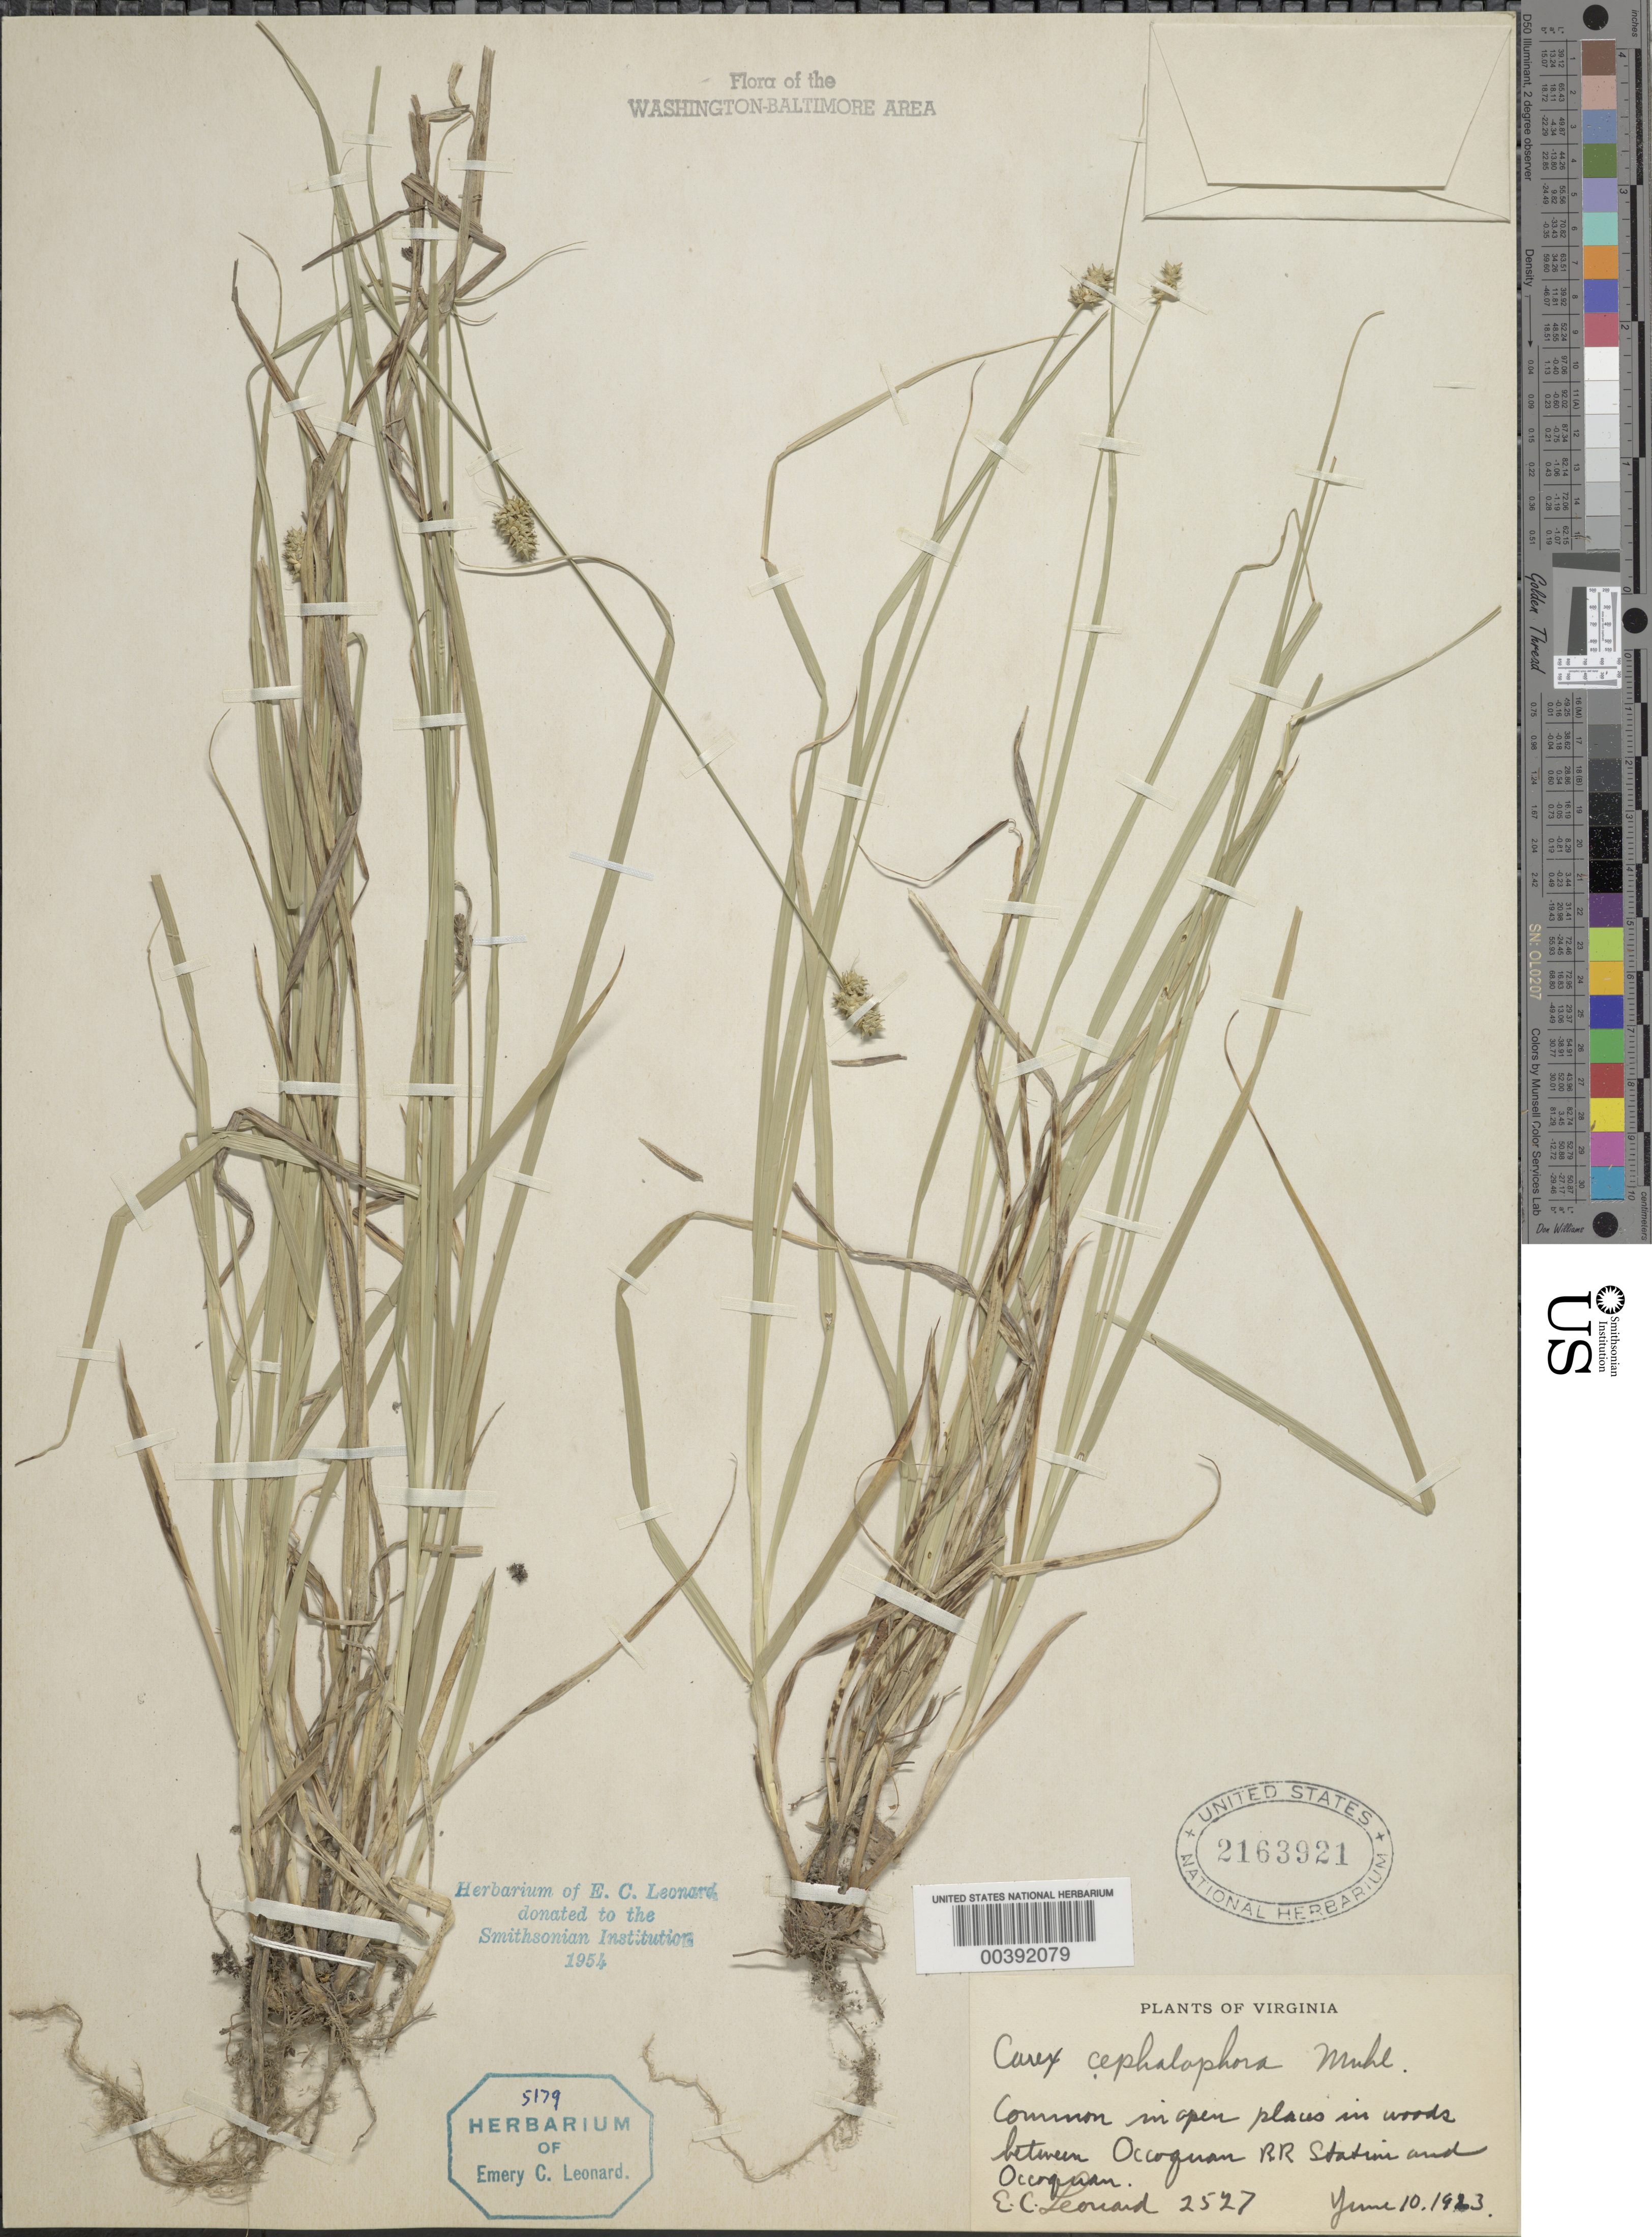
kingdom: Plantae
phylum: Tracheophyta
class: Liliopsida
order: Poales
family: Cyperaceae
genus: Carex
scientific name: Carex cephalophora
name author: Muhl. ex Willd.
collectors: E. C. Leonard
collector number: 2527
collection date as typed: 10 Jun 1923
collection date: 1923-06-10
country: United States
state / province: Virginia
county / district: Prince William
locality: between Occoquan Railroad Station and Occoquan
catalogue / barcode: US 2163921